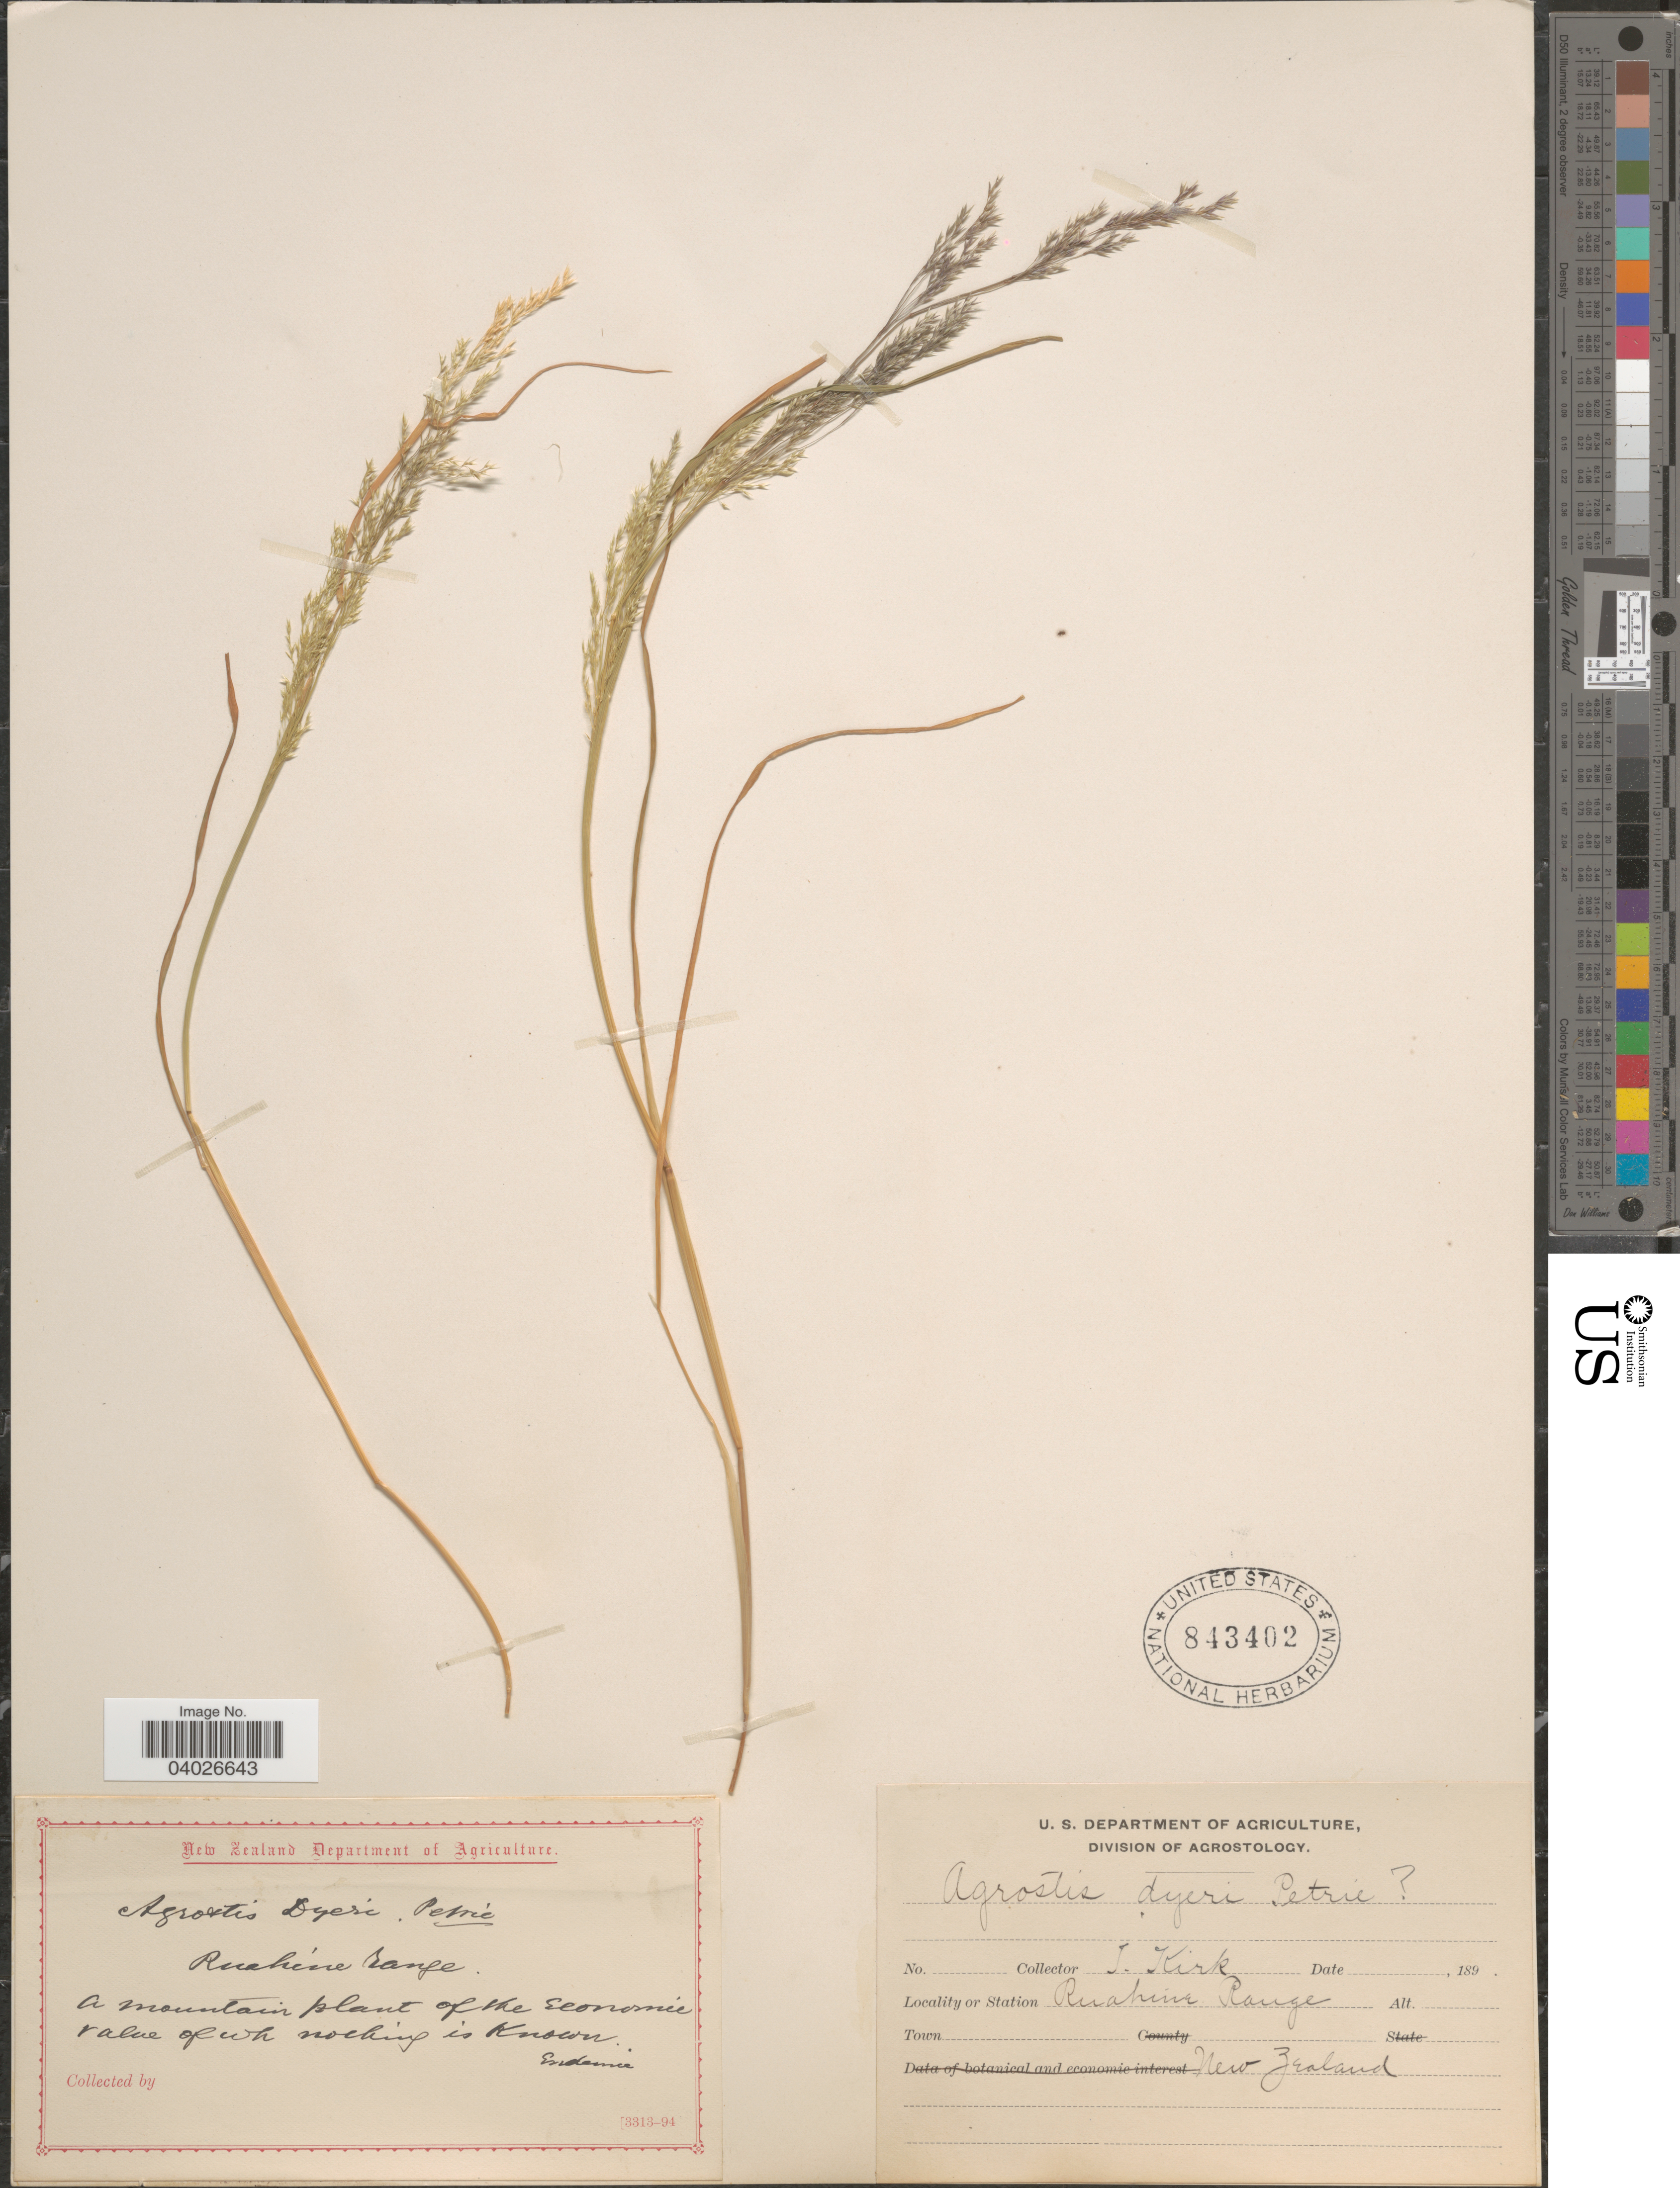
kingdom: Plantae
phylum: Tracheophyta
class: Liliopsida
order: Poales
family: Poaceae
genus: Agrostis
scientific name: Agrostis dyeri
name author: Petrie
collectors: T. Kirk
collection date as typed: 189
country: New Zealand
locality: Ruahine Range.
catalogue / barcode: US 843402